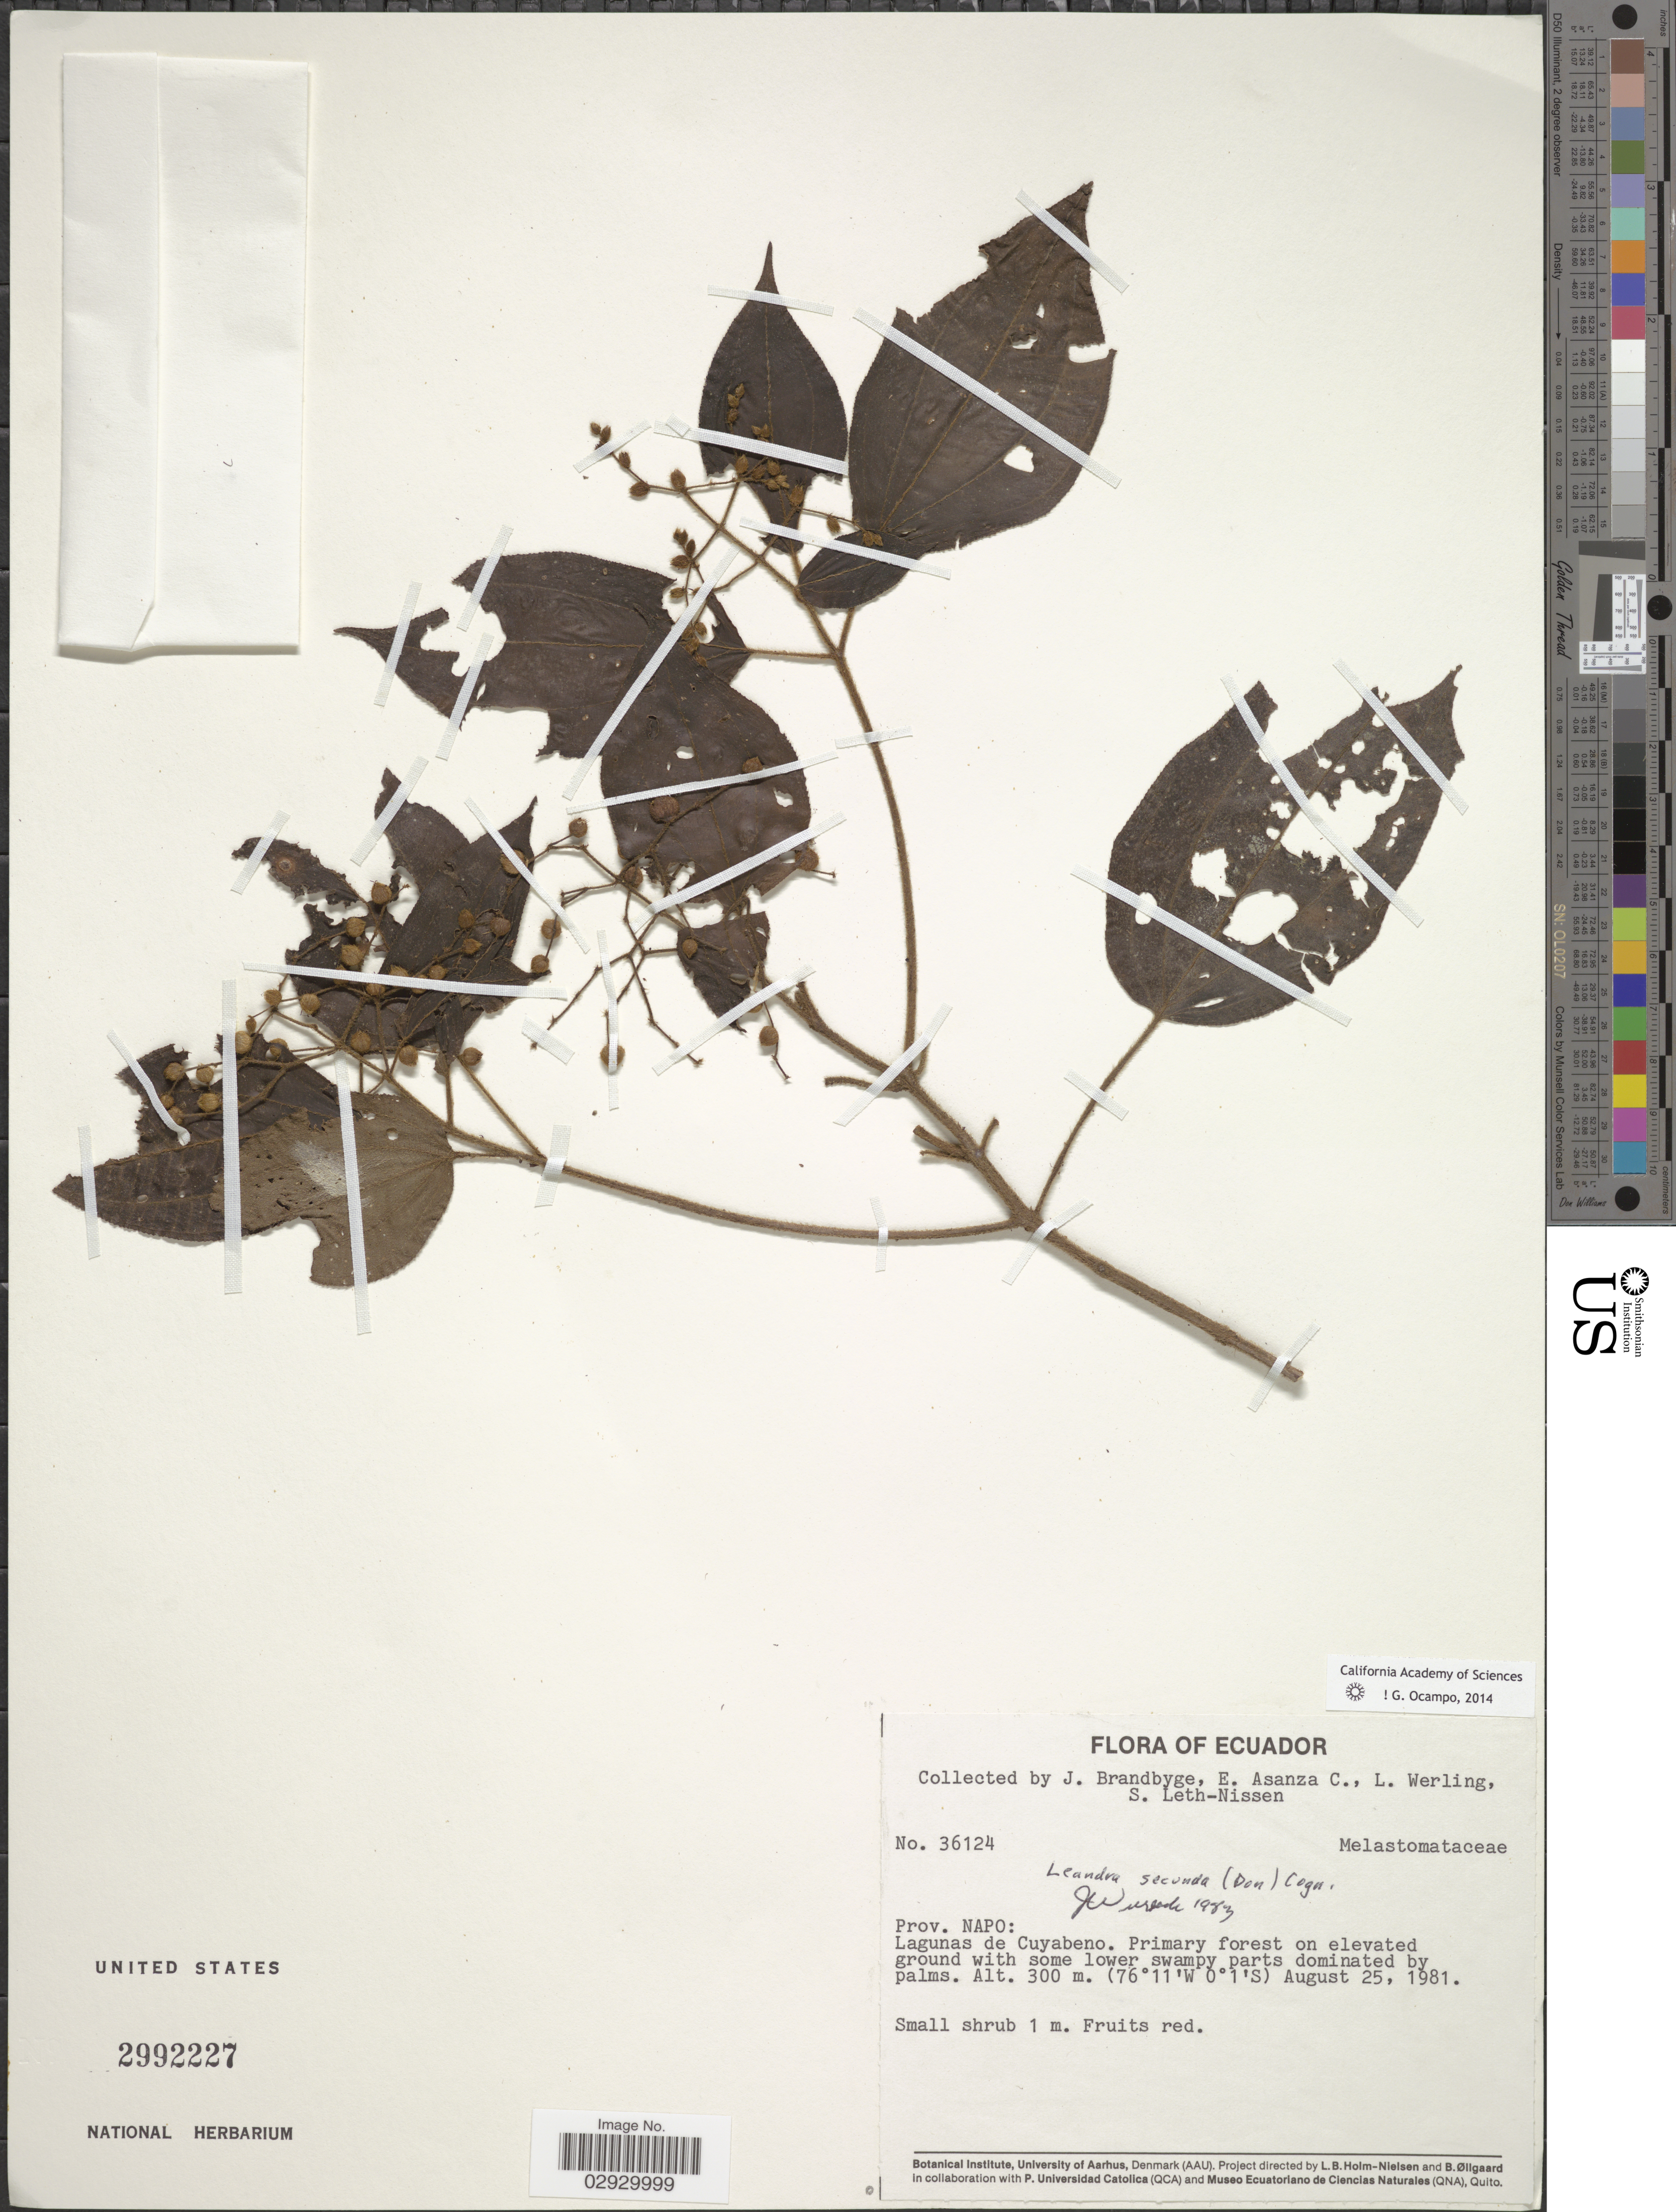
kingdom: Plantae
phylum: Tracheophyta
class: Magnoliopsida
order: Myrtales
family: Melastomataceae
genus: Leandra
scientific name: Leandra secunda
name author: (D. Don) Cogn.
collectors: J. Brandbyge, E. Asanza C., L. Werling & S. Leth-Nissen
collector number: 36124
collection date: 1981-08-25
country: Ecuador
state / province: Napo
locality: Prov. Napo: Lagunas de Cuyabeno.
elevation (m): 300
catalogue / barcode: US 2992227